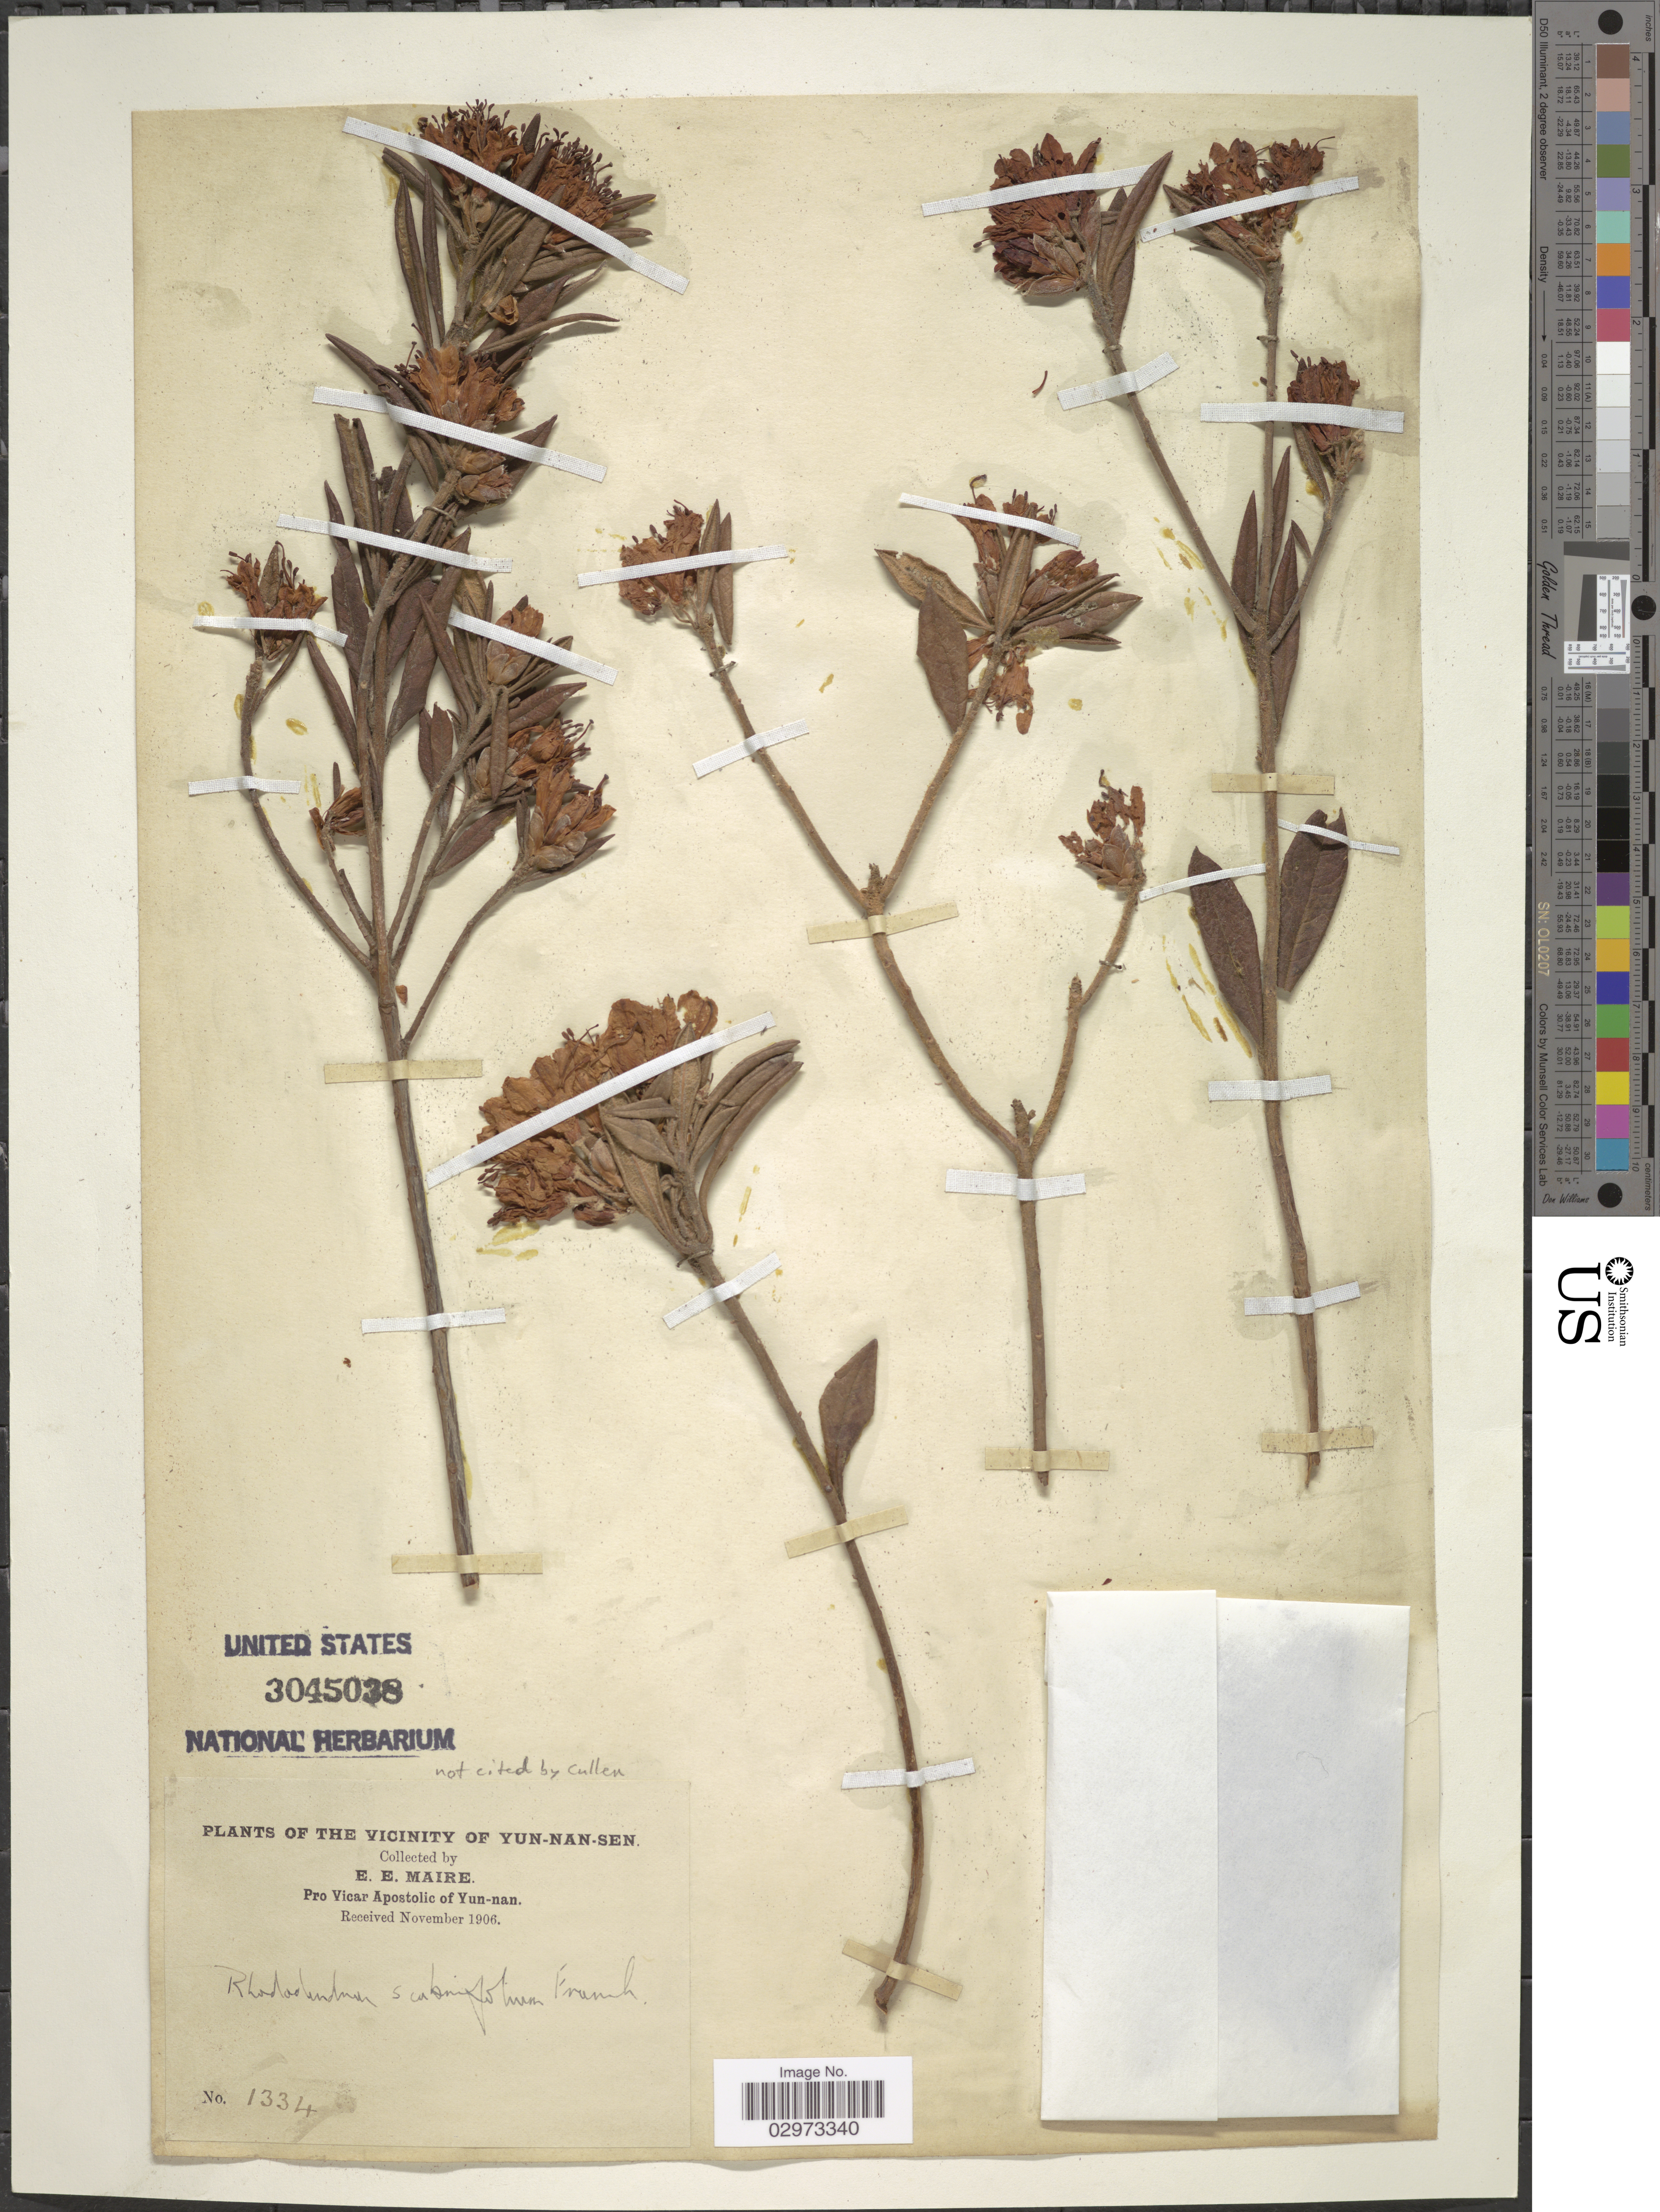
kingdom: Plantae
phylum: Tracheophyta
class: Magnoliopsida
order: Ericales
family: Ericaceae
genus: Rhododendron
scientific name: Rhododendron scabrifolium var. scabrifolium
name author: Franch.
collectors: E. E. Maire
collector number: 1334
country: China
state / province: Yunnan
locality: The Vicinity of Yun-Nan-Sen.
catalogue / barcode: US 3045038